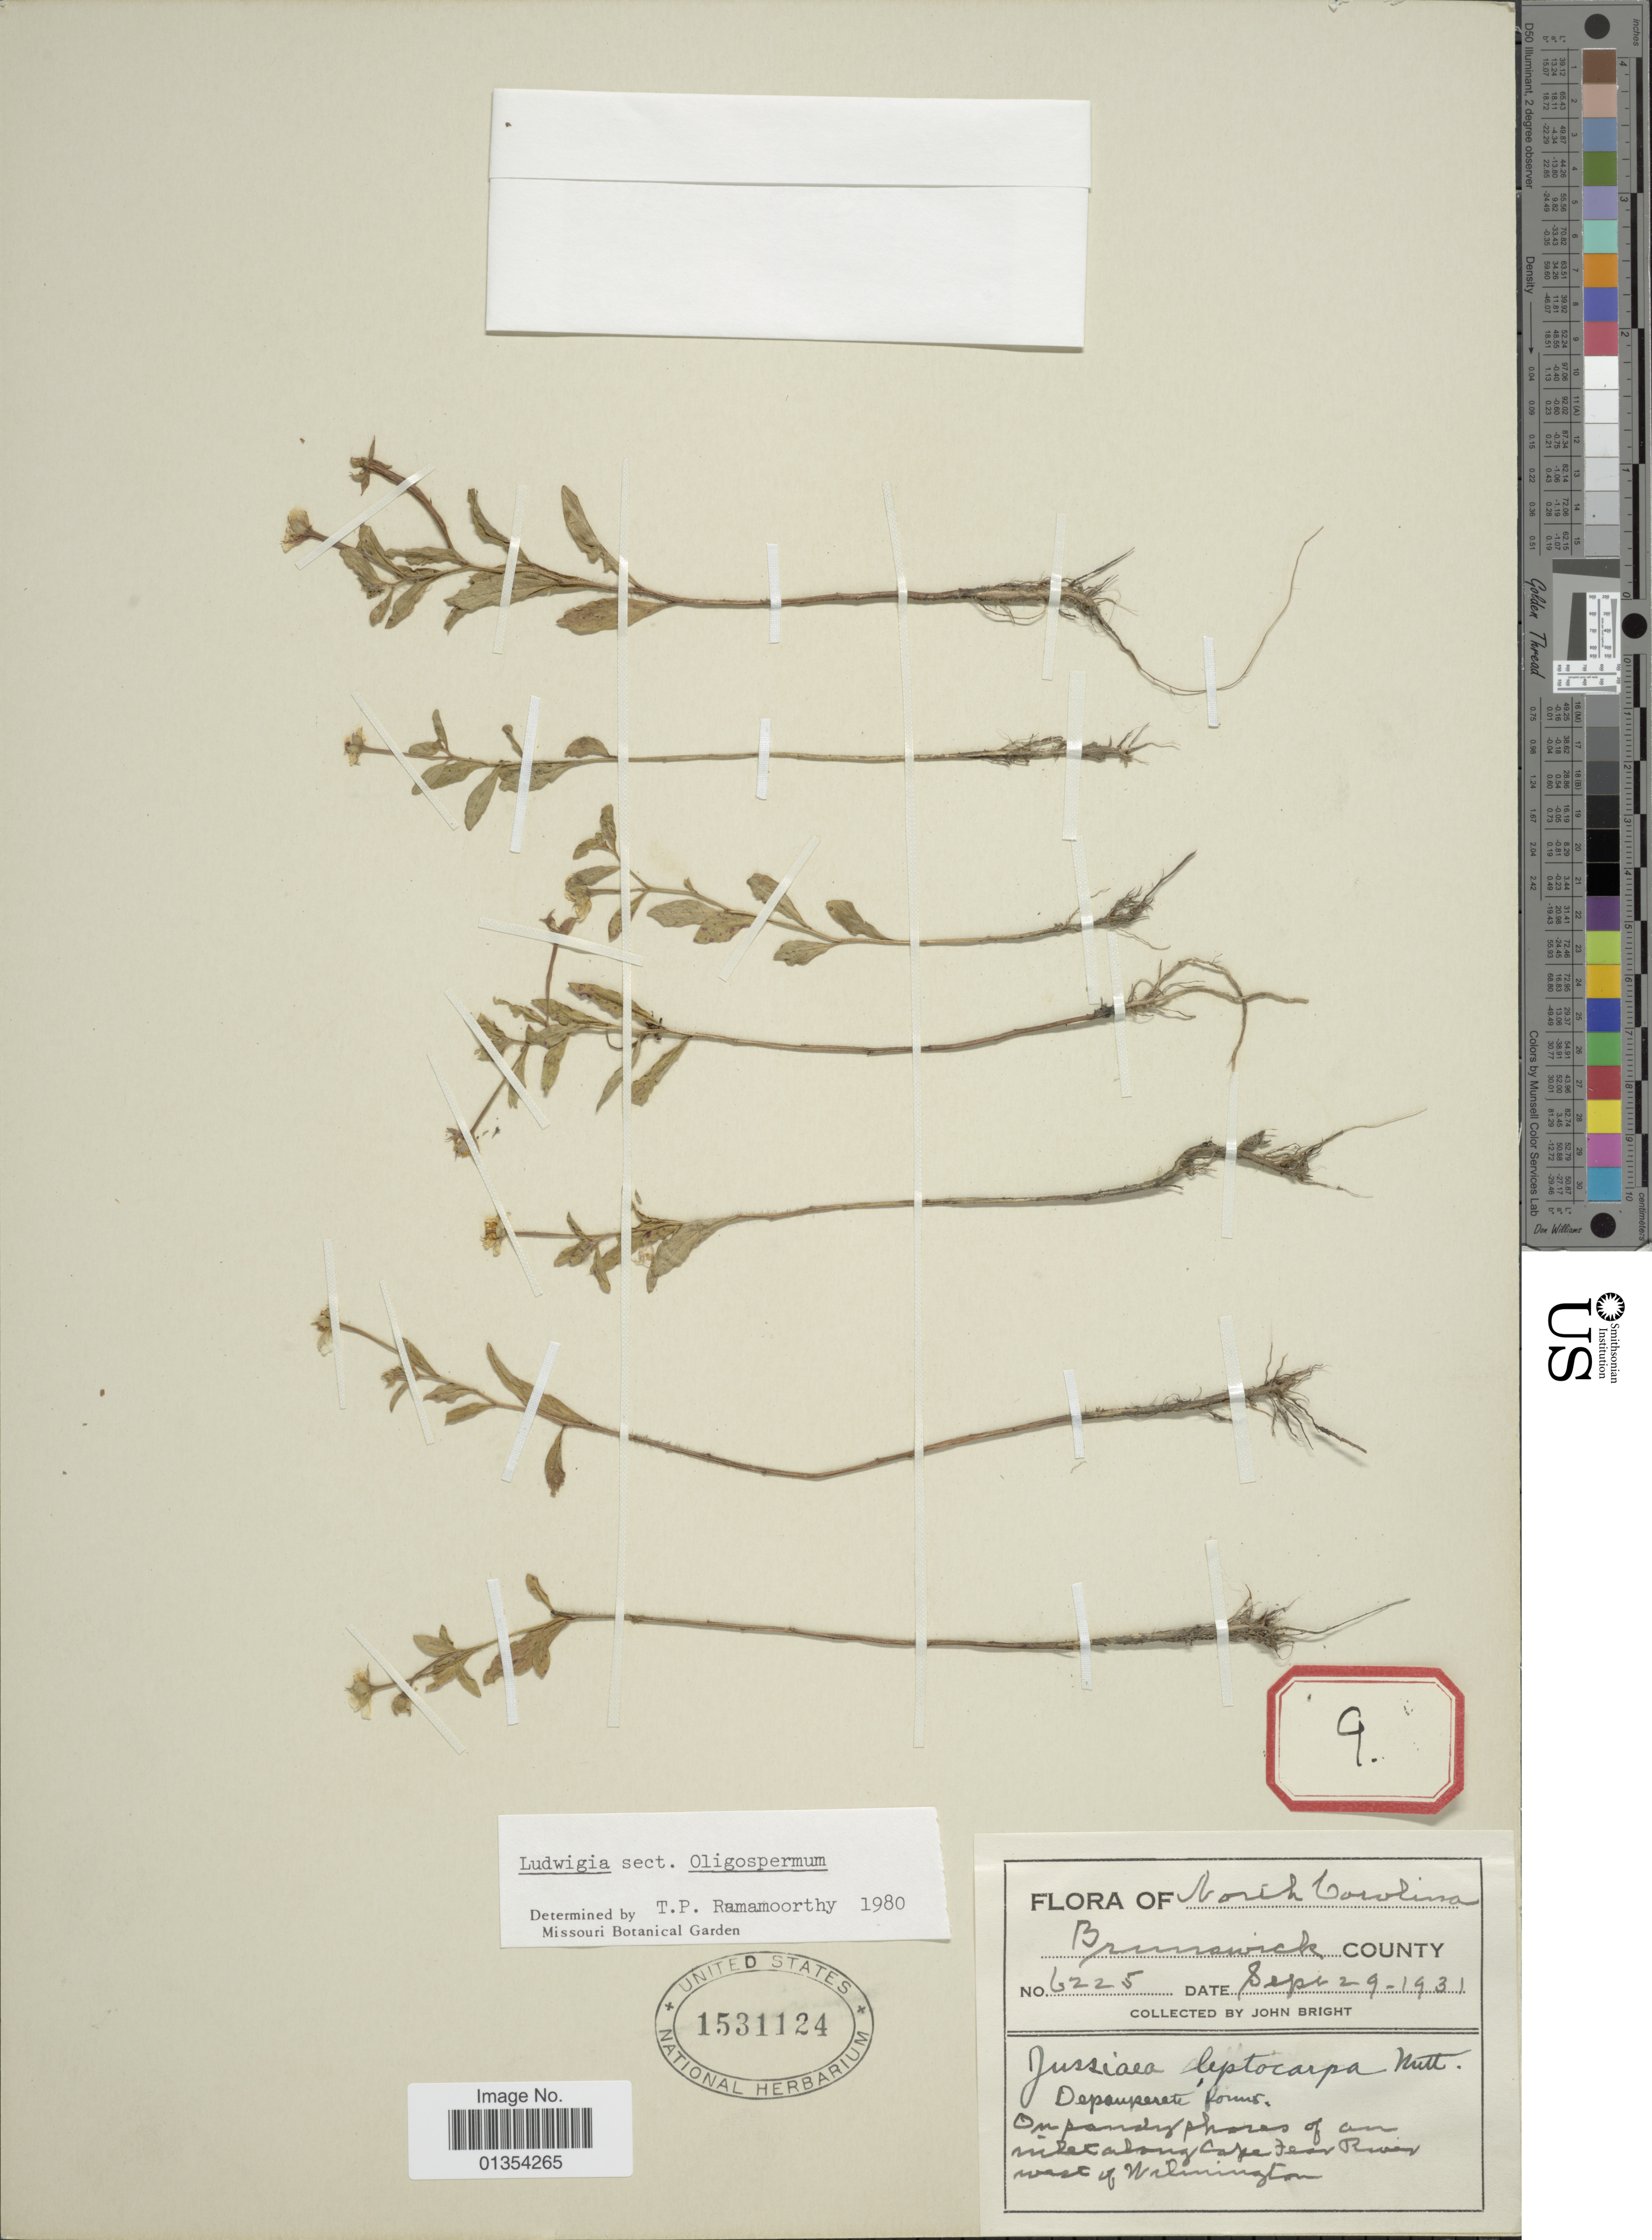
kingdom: Plantae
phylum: Tracheophyta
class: Magnoliopsida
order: Myrtales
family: Onagraceae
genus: Ludwigia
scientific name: Ludwigia leptocarpa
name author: (Nutt.) H. Hara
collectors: J. Bright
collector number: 6225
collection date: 1931-09-29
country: United States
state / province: North Carolina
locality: Brunswick County, alomg Cape Fear River west of Washington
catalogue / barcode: US 1531124